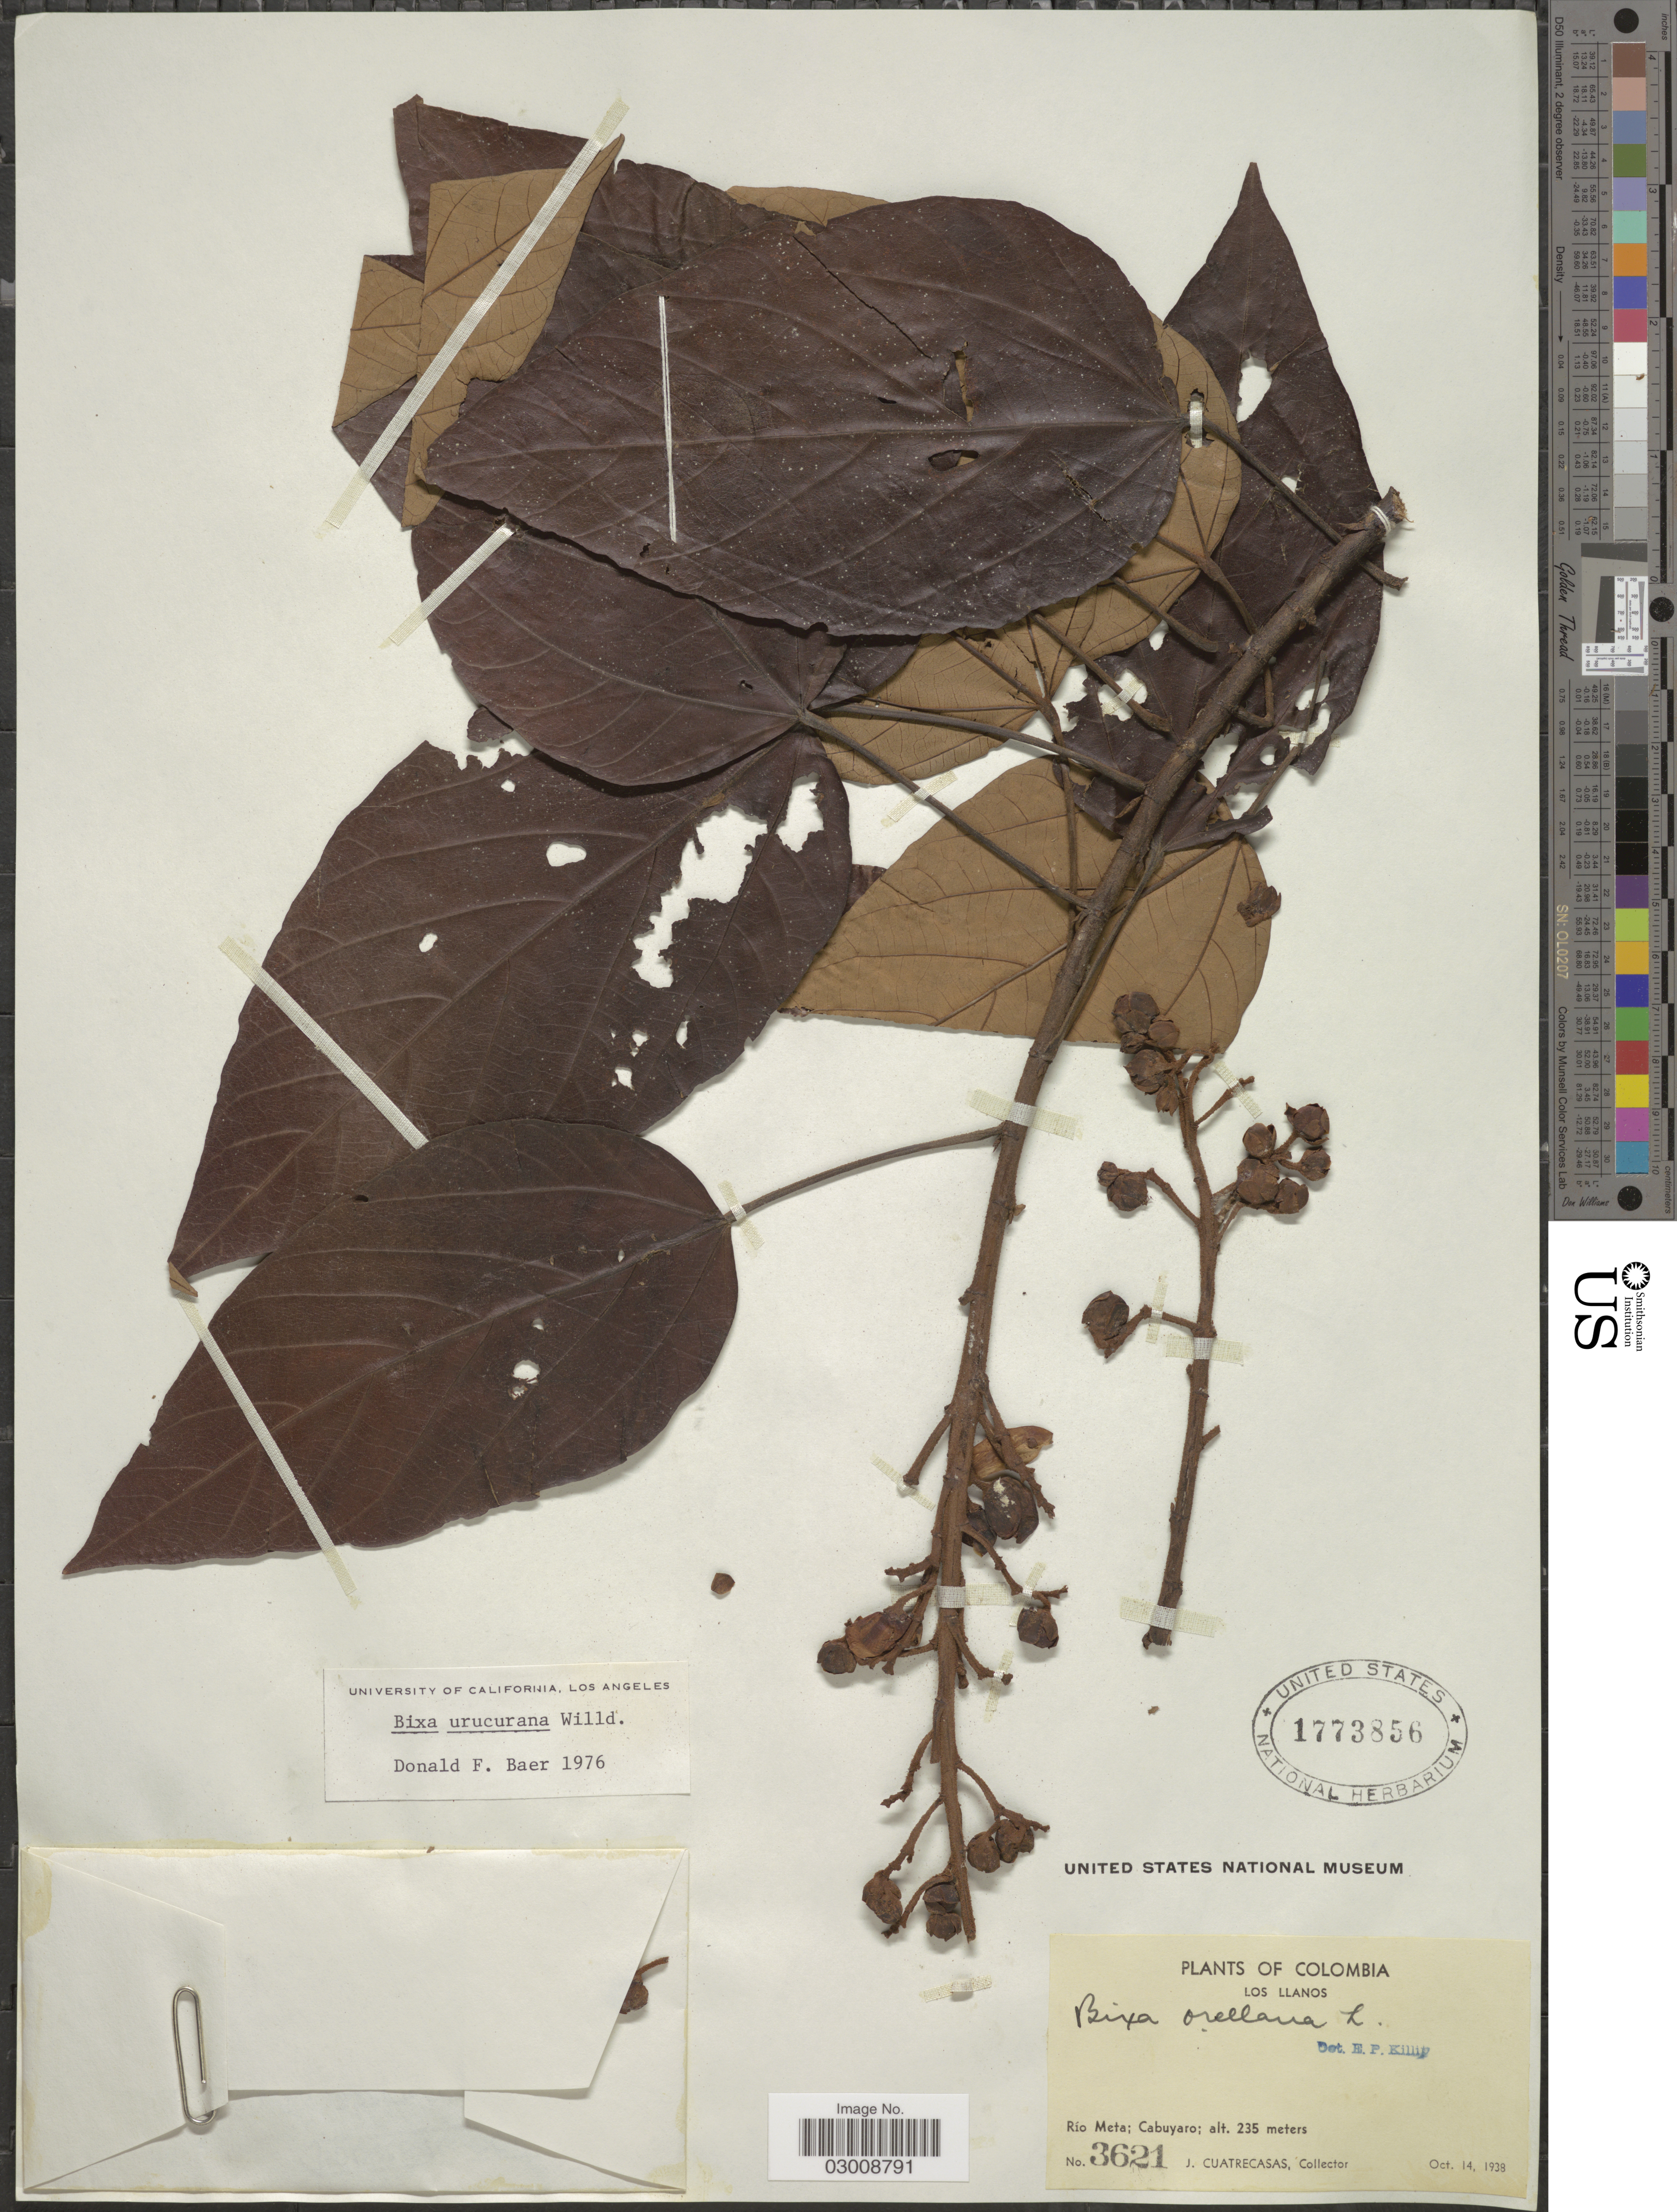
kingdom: Plantae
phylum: Tracheophyta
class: Magnoliopsida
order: Malvales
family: Bixaceae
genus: Bixa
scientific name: Bixa urucurana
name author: Willd.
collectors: J. Cuatrecasas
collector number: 3621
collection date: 1938-10-14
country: Colombia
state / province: Meta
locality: Los Llanos. Río Meta; Cabuyaro.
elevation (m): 235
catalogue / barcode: US 1773856